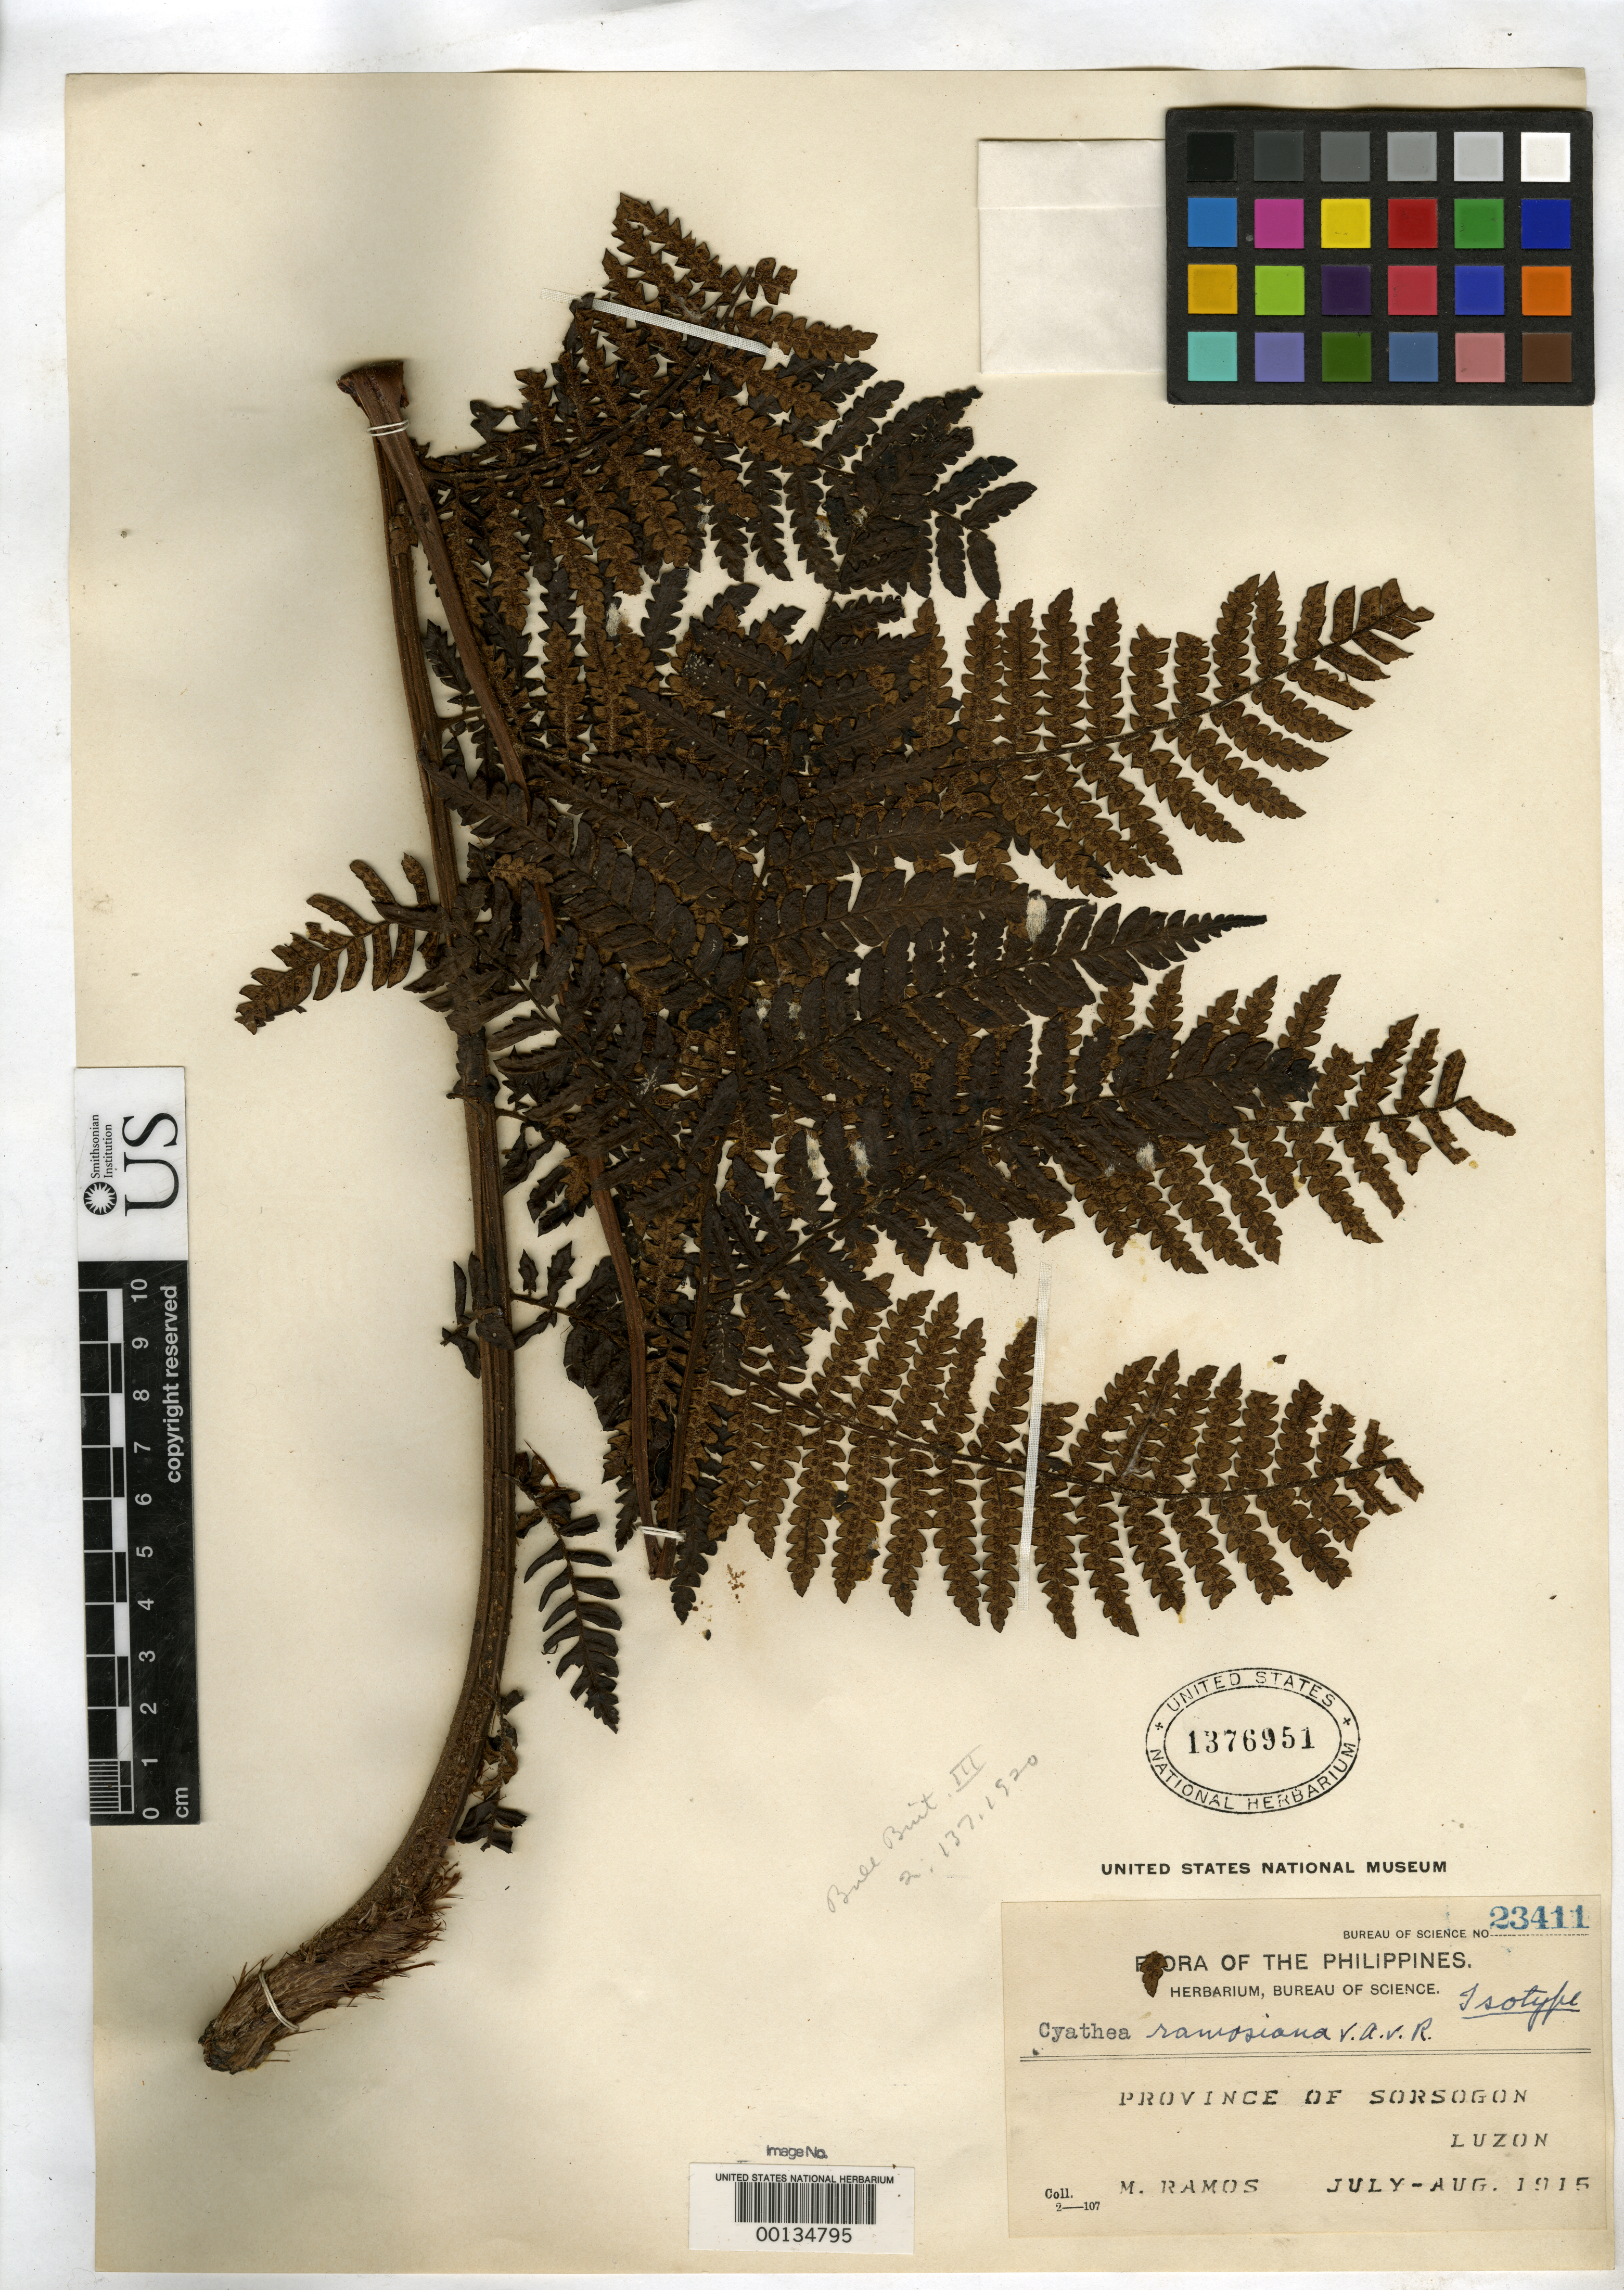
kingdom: Plantae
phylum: Tracheophyta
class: Polypodiopsida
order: Cyatheales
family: Cyatheaceae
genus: Cyathea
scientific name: Cyathea ramosiana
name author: Alderw.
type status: Isotype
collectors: M. Ramos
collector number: Pbs 23411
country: Philippines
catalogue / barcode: US 1376951